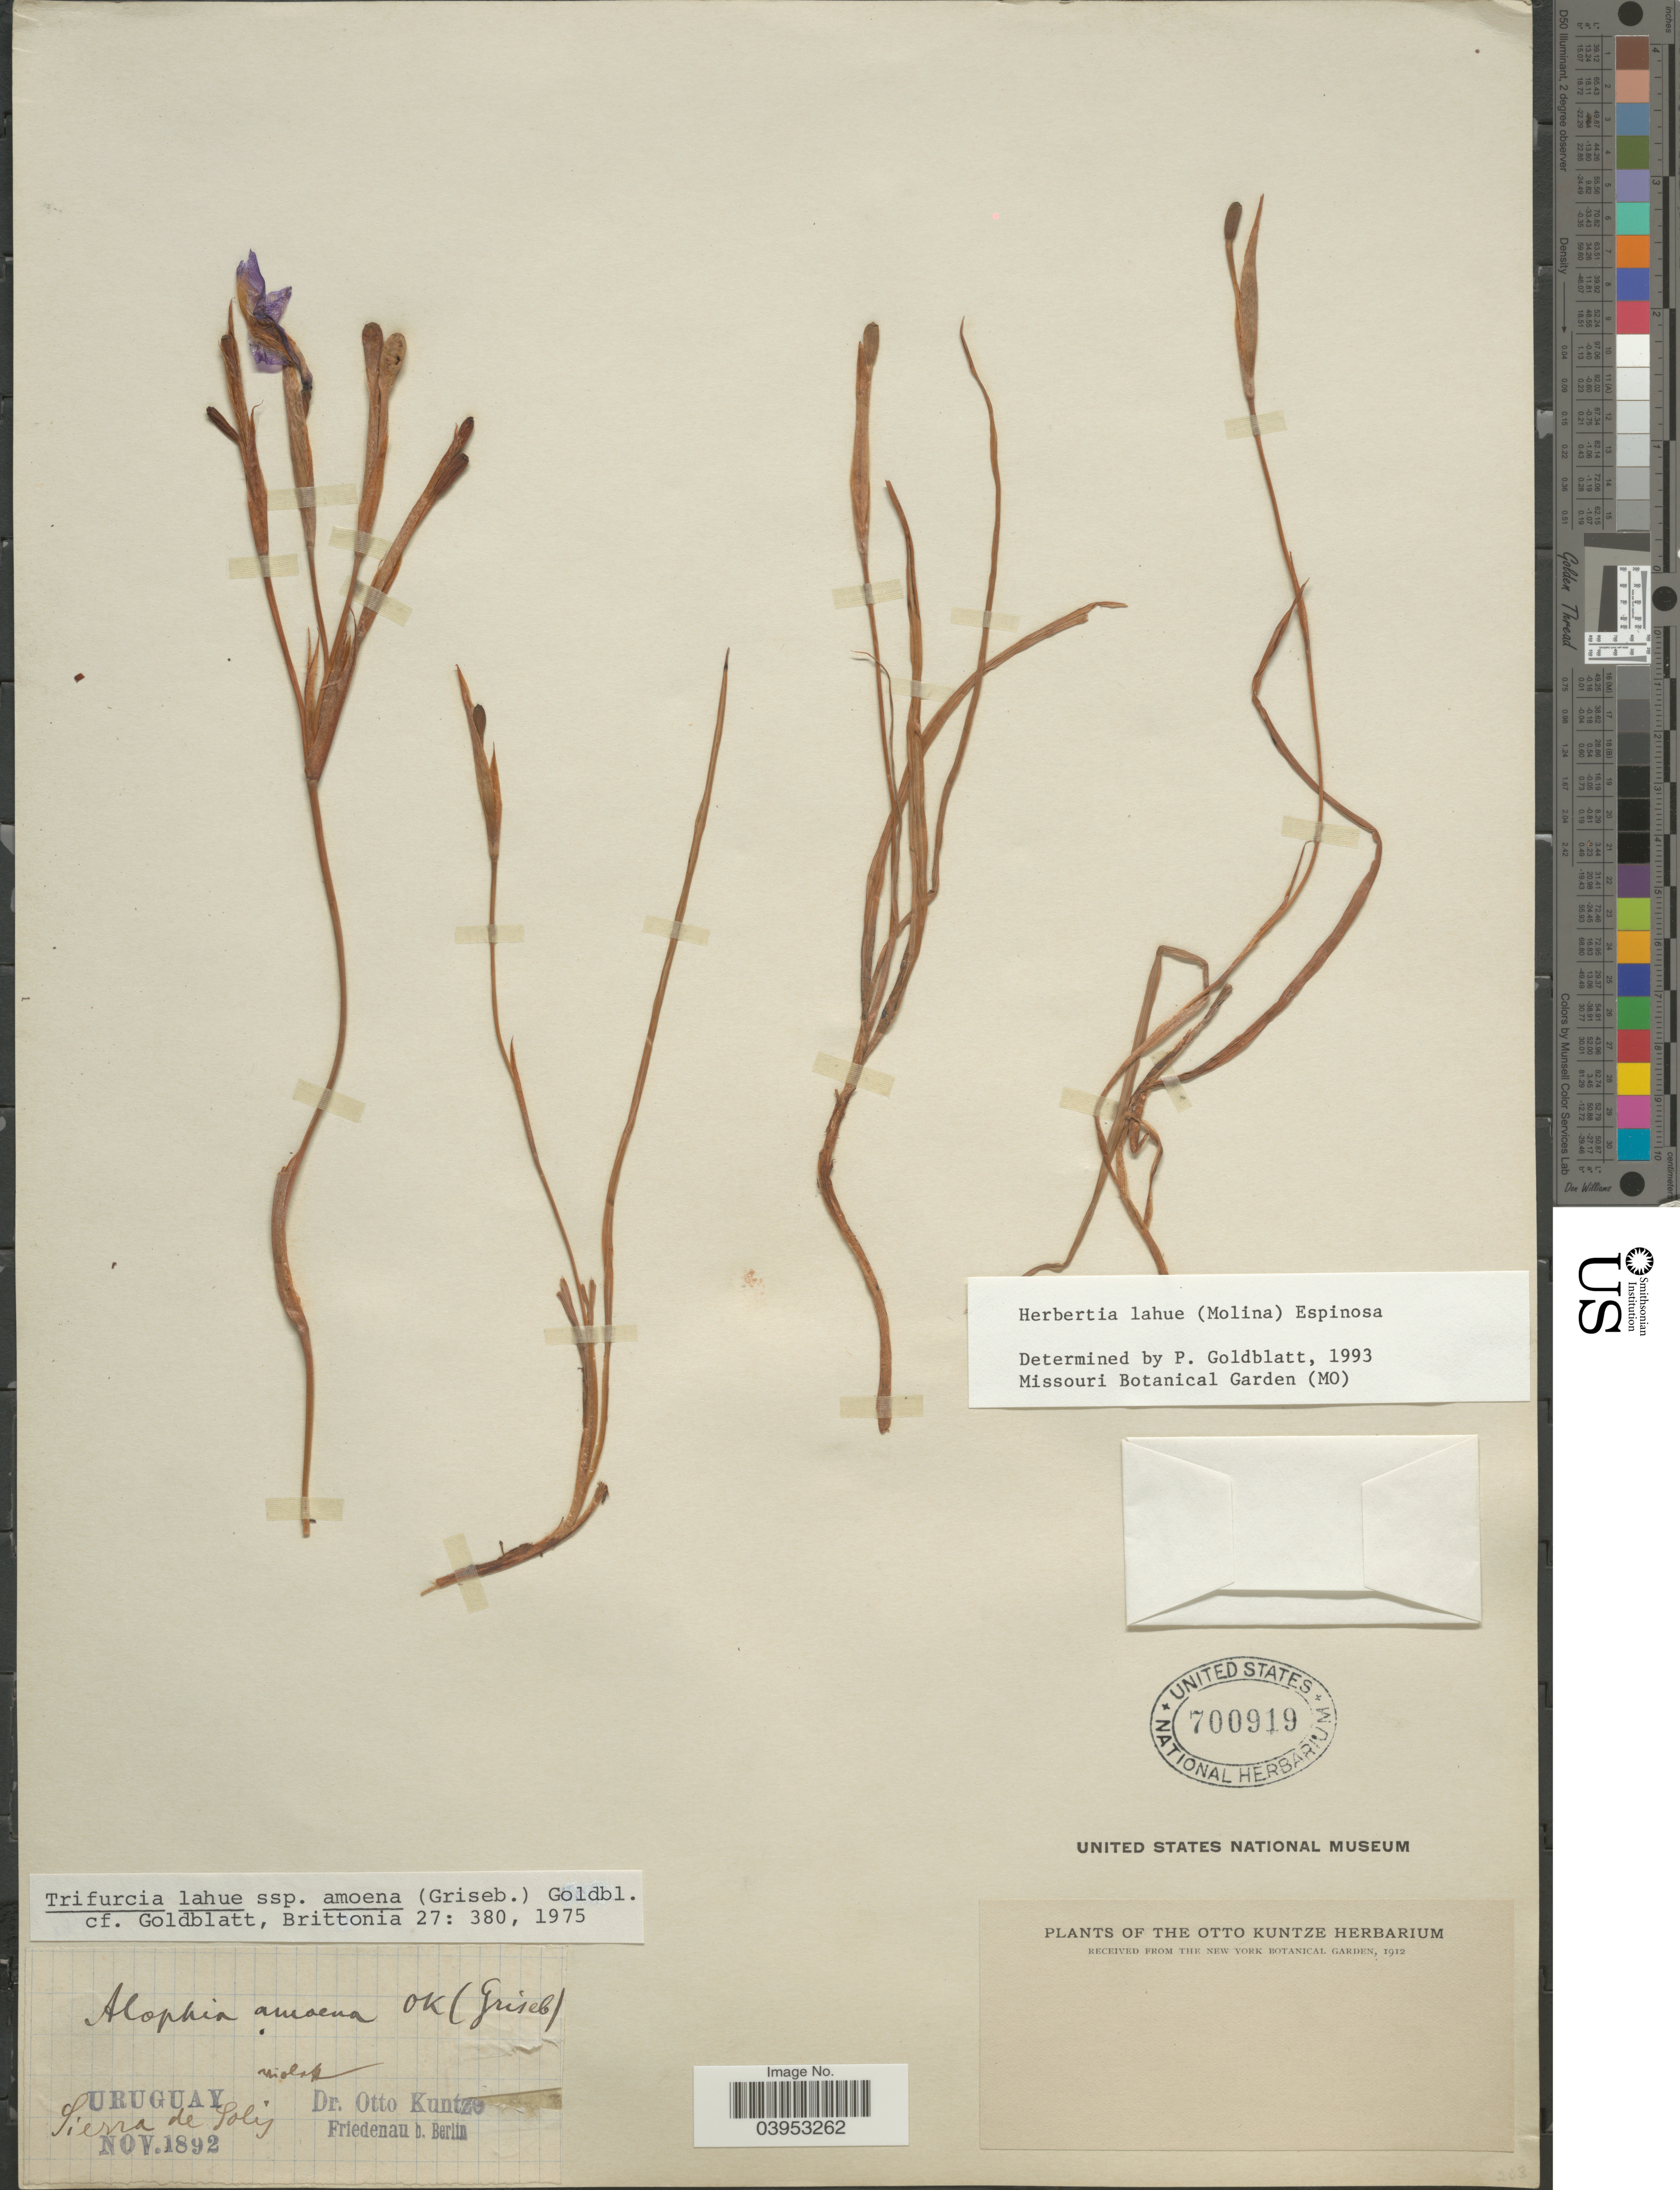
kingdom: Plantae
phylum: Tracheophyta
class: Liliopsida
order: Asparagales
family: Iridaceae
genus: Herbertia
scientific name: Herbertia lahue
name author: (Molina) Goldblatt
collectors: C.E.O. Kuntze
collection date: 1892-11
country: Uruguay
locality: Sierra de Solis.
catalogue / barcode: US 700919